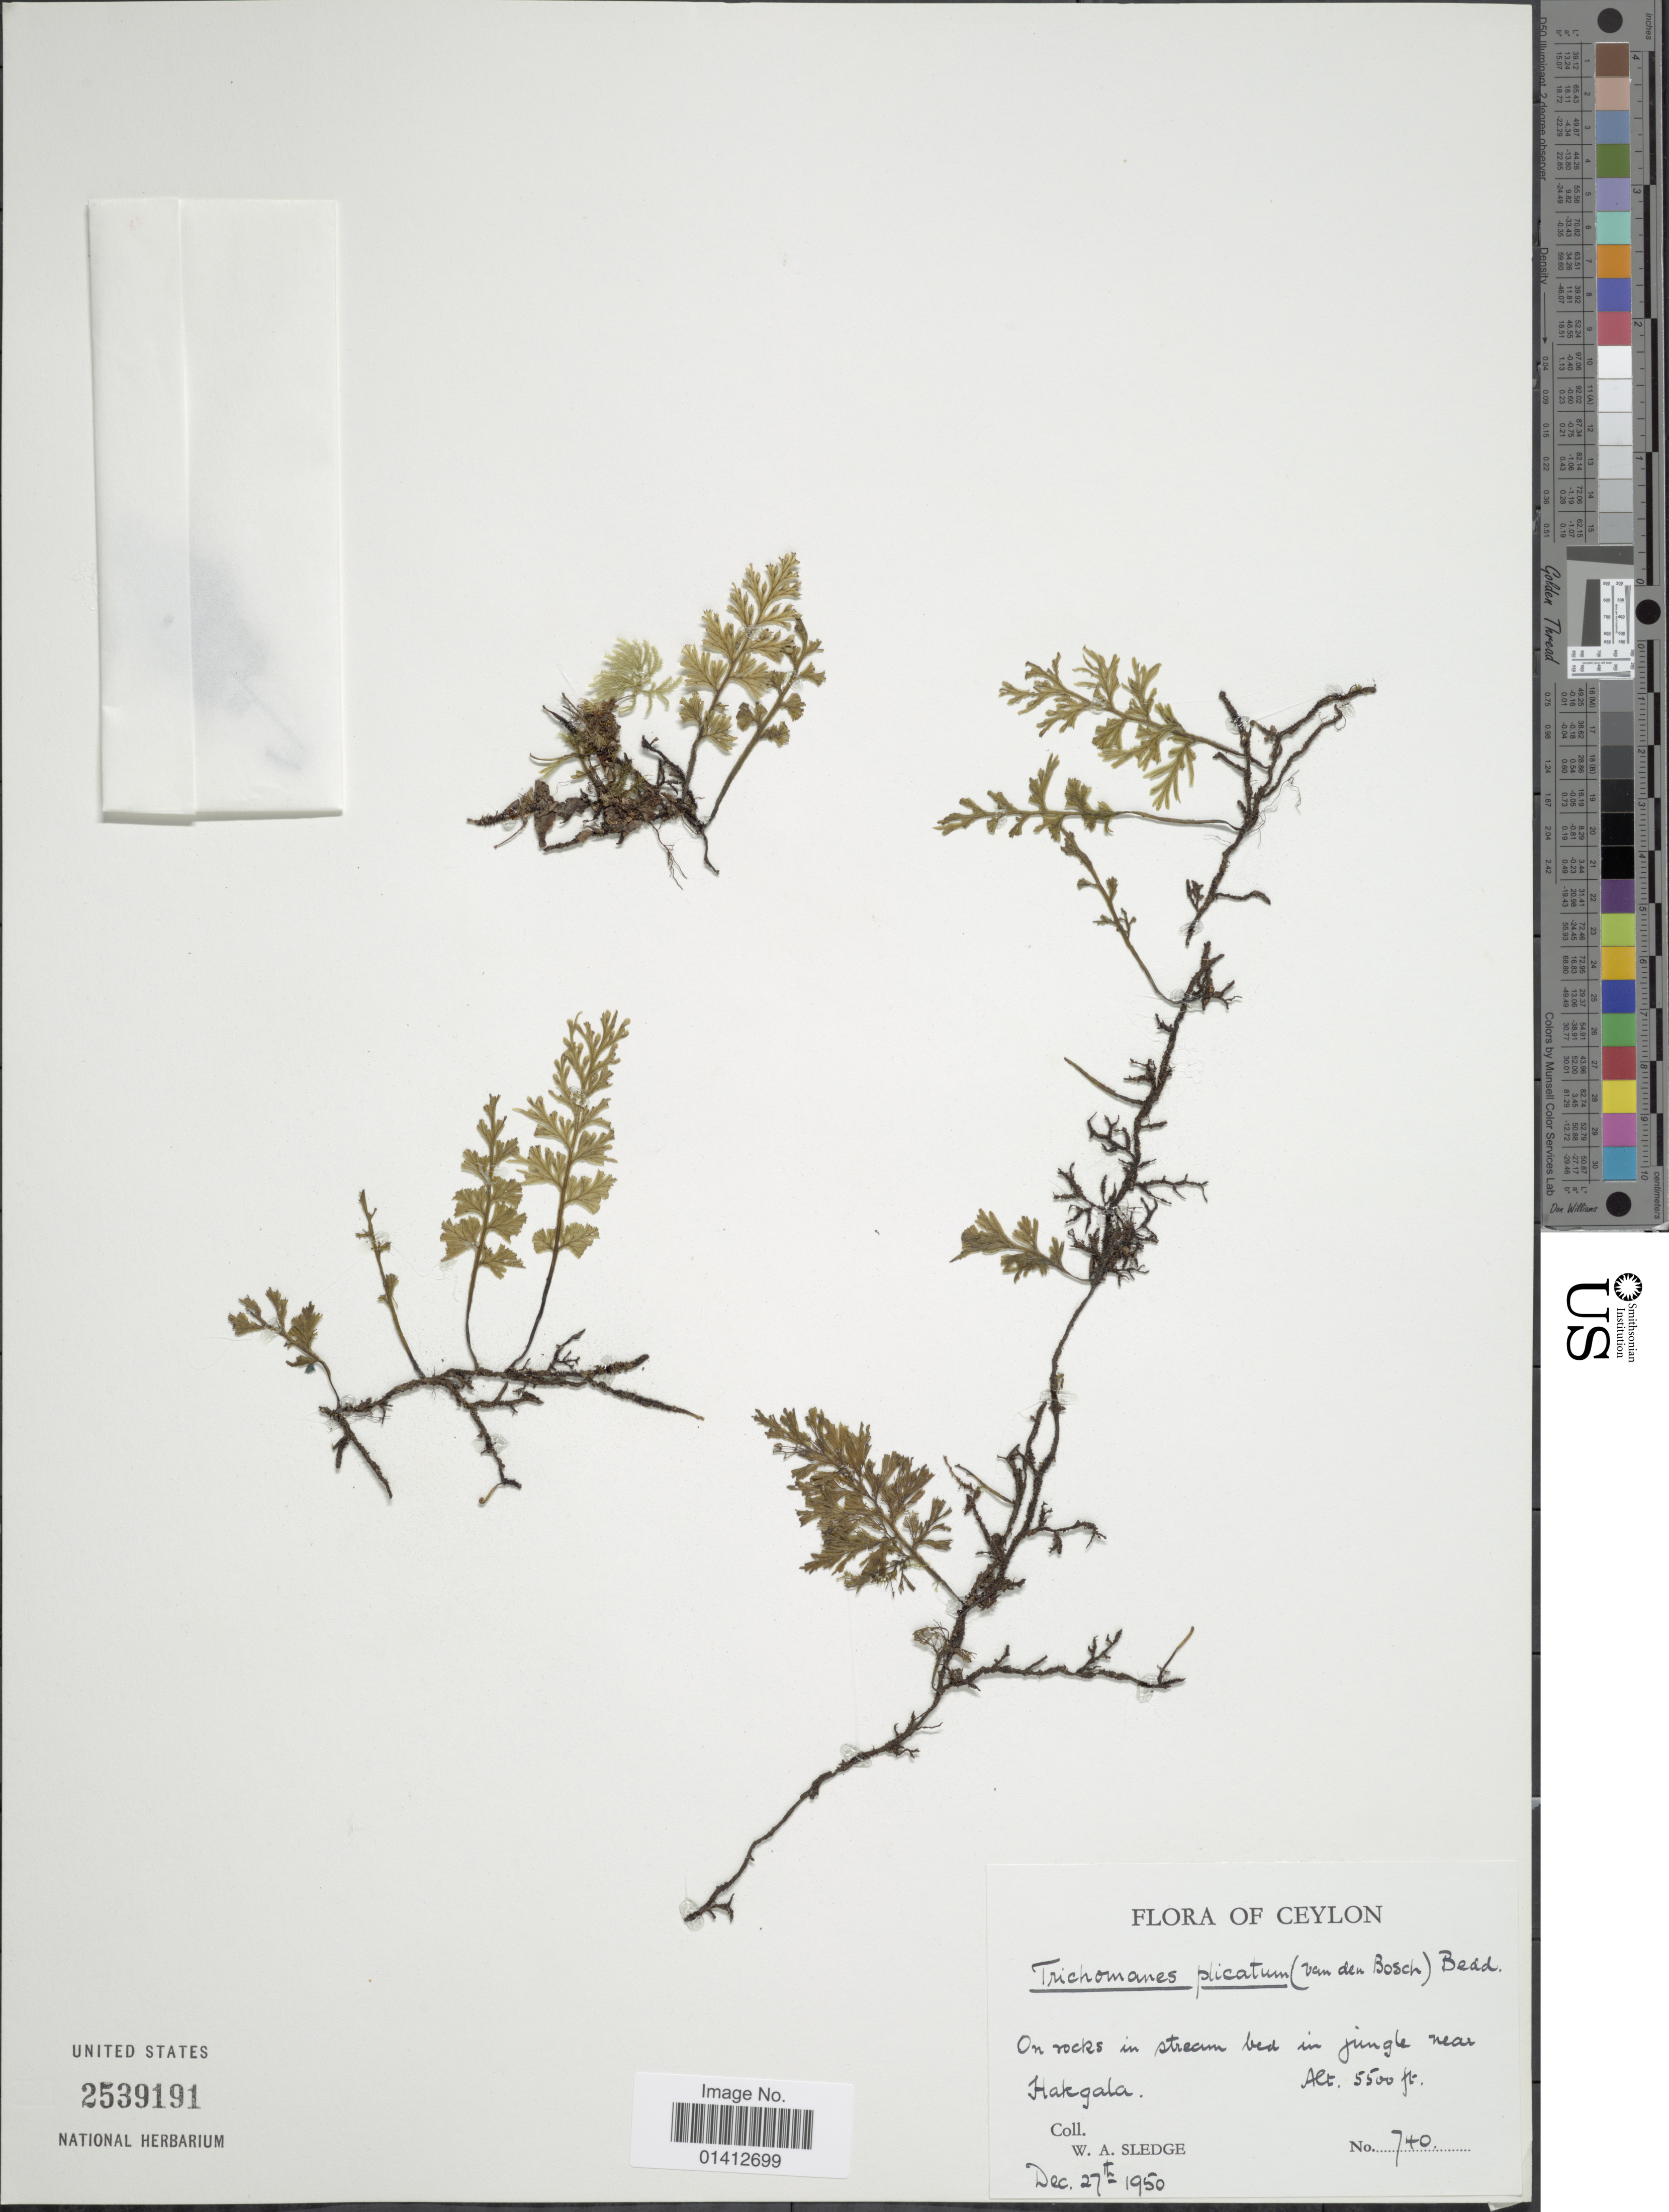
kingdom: Plantae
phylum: Tracheophyta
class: Polypodiopsida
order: Hymenophyllales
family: Hymenophyllaceae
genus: Crepidomanes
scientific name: Crepidomanes campanulatum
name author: (Roxb.) Panigrahi & Singh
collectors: W. A. Sledge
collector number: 740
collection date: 1950-12-27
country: Sri Lanka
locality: On rocks in stream bed in jungle near Hakgala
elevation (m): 1676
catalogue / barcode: US 2539191